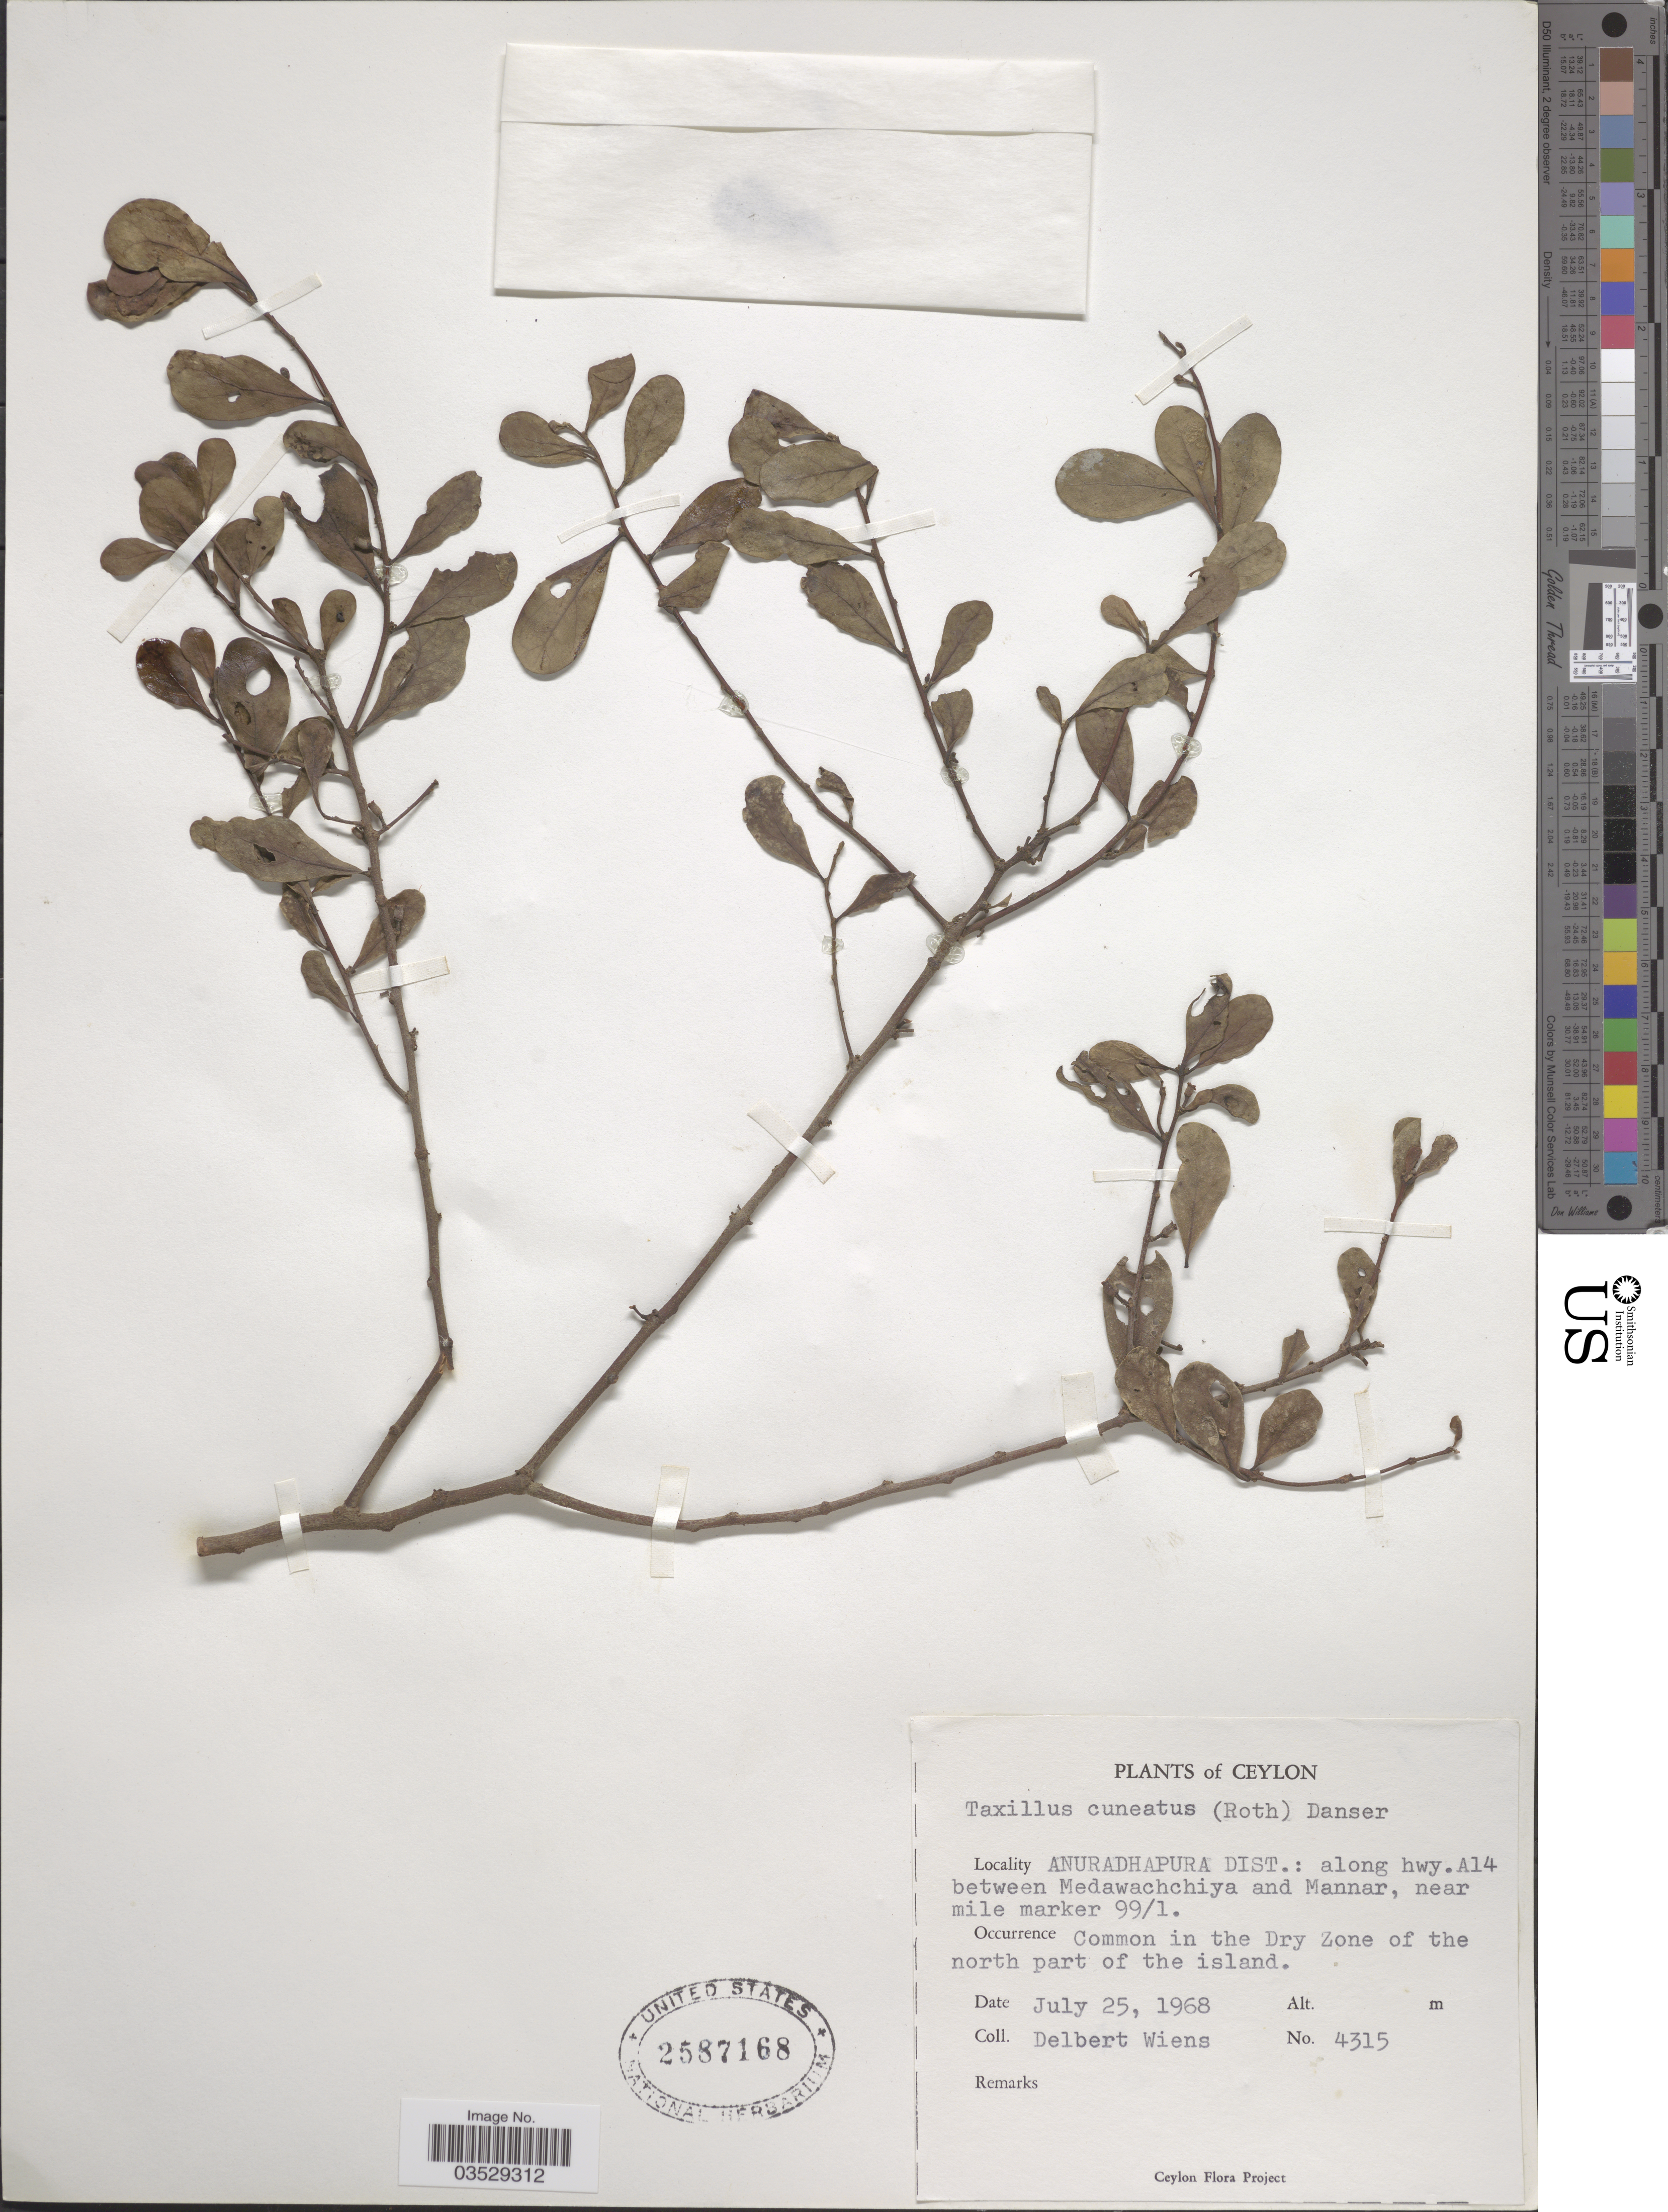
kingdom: Plantae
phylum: Tracheophyta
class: Magnoliopsida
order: Santalales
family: Loranthaceae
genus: Taxillus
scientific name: Taxillus cuneatus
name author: Danser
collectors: D. Wiens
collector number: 4315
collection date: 1968-07-25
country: Sri Lanka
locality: Ceylon. Anuradhapura Dist.: along hwy. A14 between Medawachchiya and Mannar, near mile marker 99/1. Common in the Dry Zone of the north part of the island.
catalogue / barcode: US 2587168